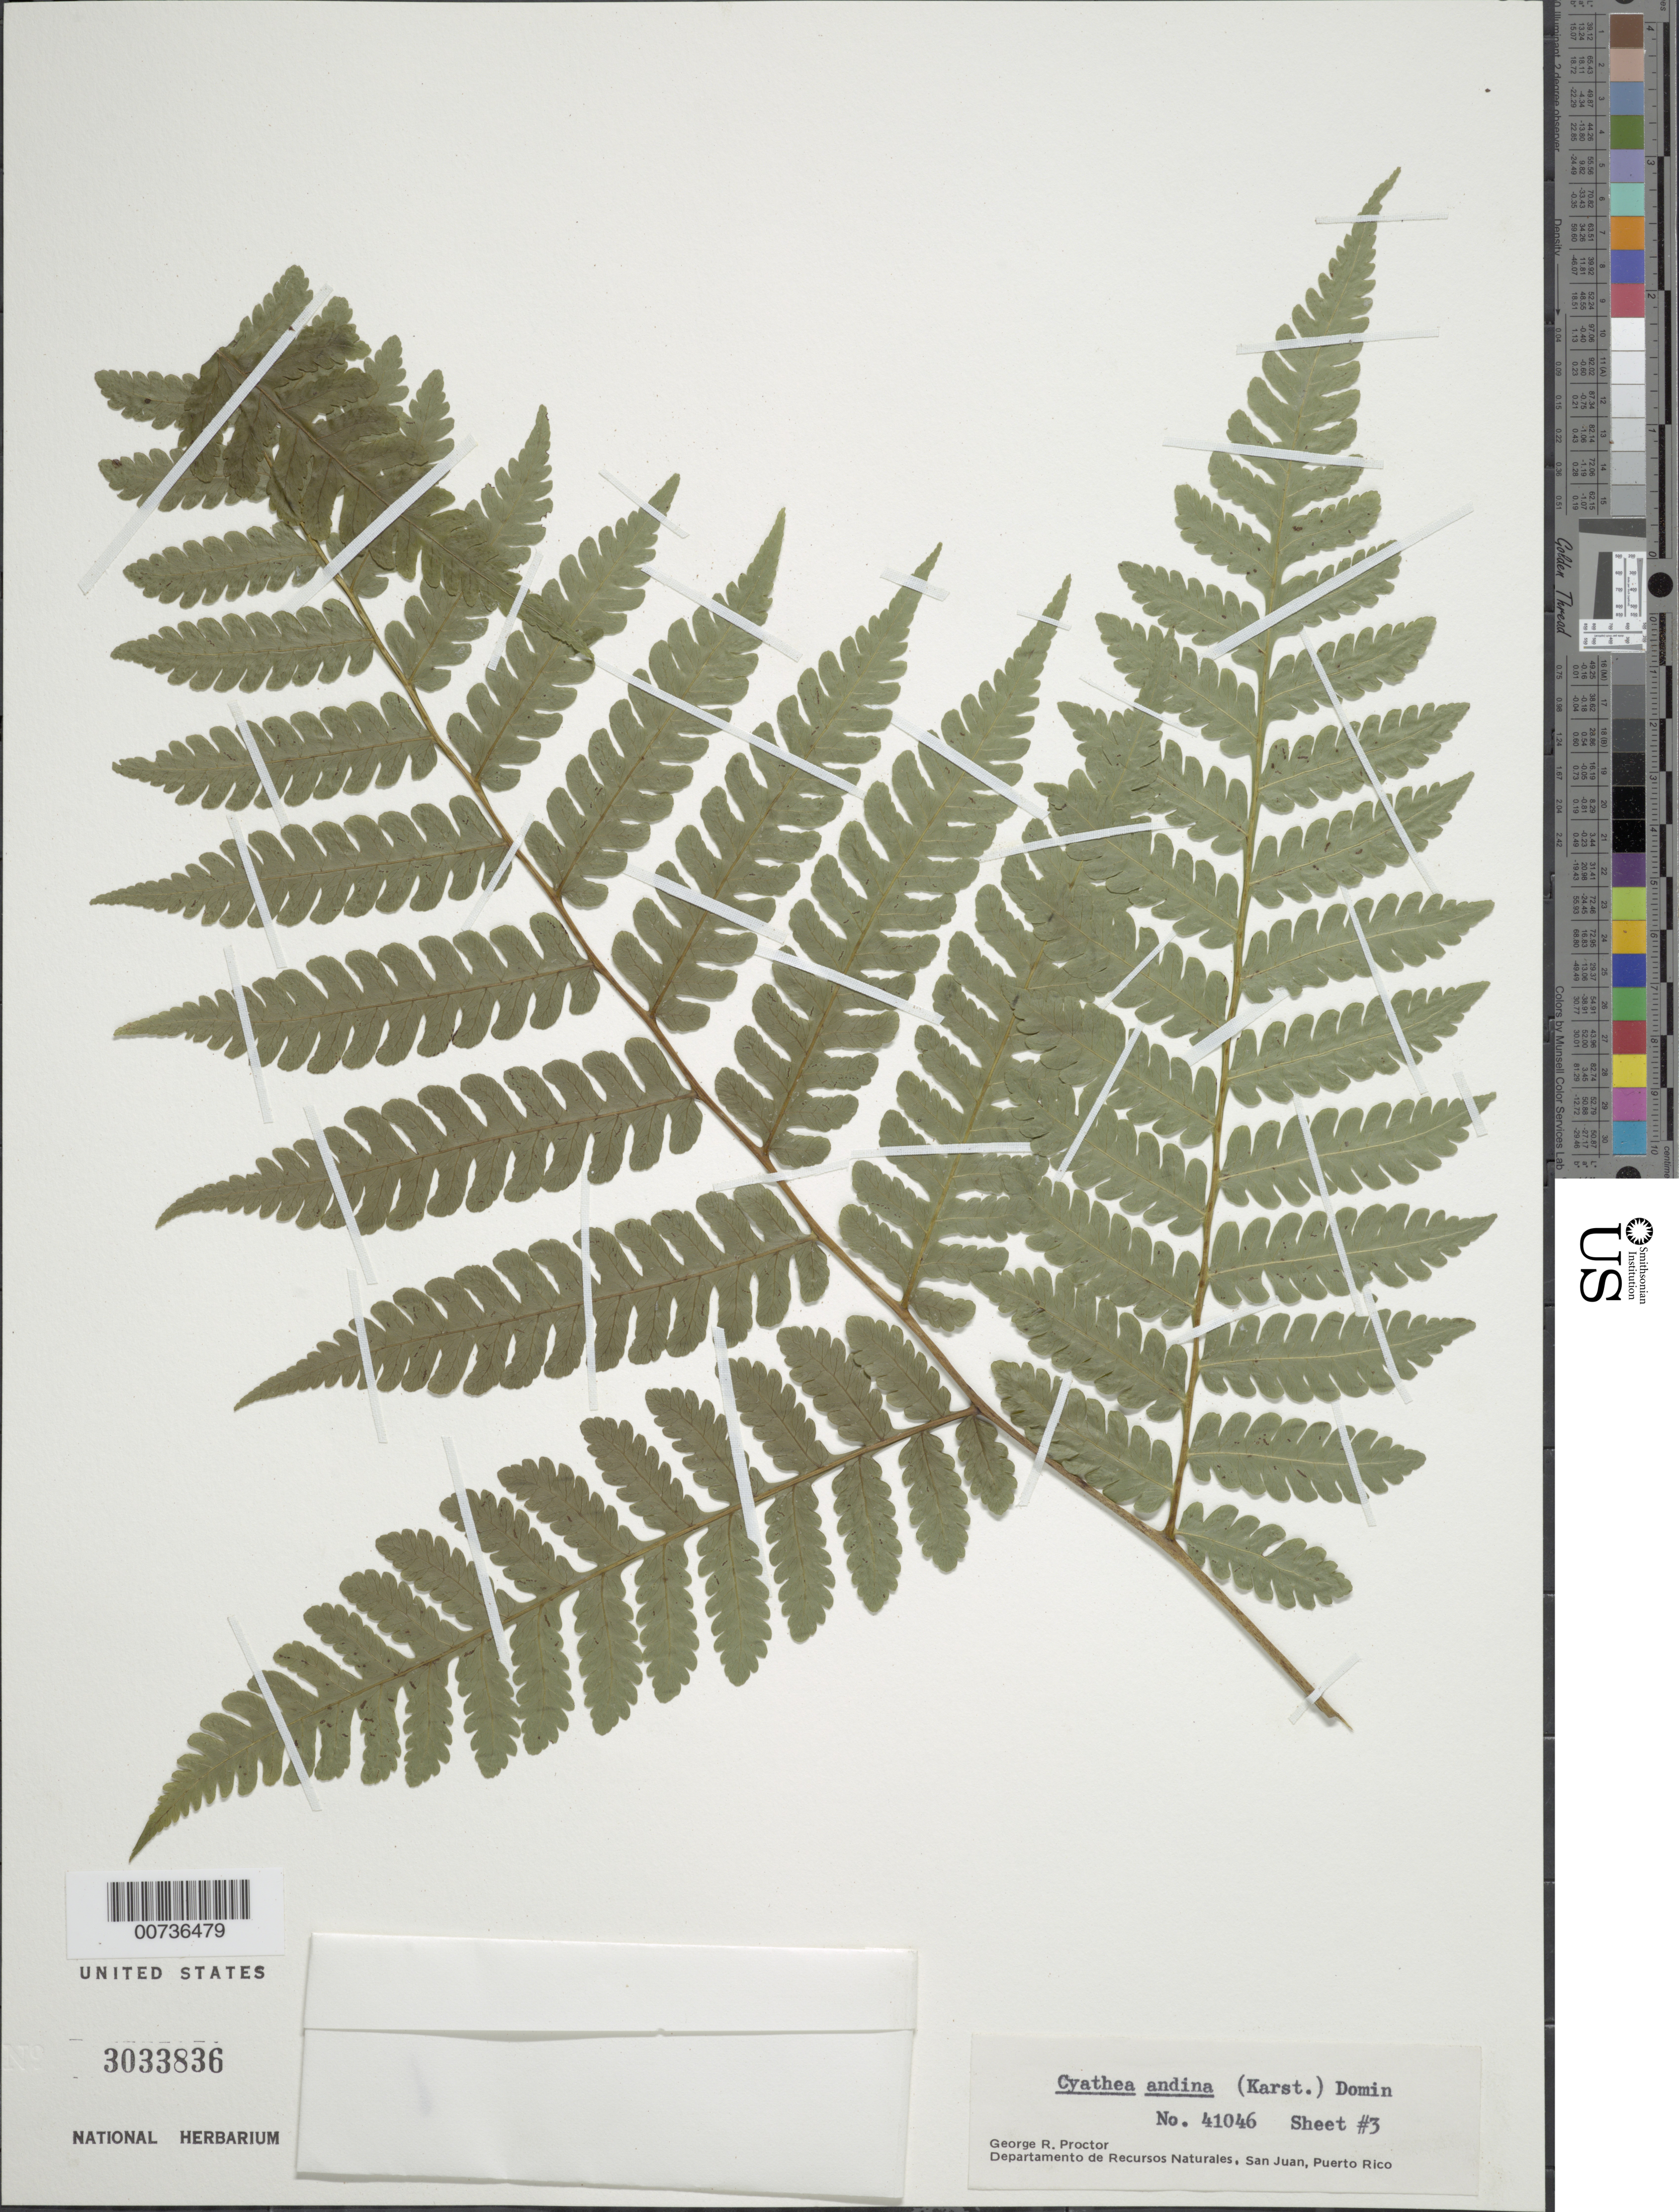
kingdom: Plantae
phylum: Tracheophyta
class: Polypodiopsida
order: Cyatheales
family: Cyatheaceae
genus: Cyathea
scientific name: Cyathea andina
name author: Domin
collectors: G. R. Proctor, M. Vives & W. Estremera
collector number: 41046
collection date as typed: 09 Feb 1985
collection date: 1985-02-09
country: Puerto Rico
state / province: Arecibo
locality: Rio Abajo State Forest: Road 621, km 8.1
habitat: In secondary forest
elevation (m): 335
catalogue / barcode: US 3033836